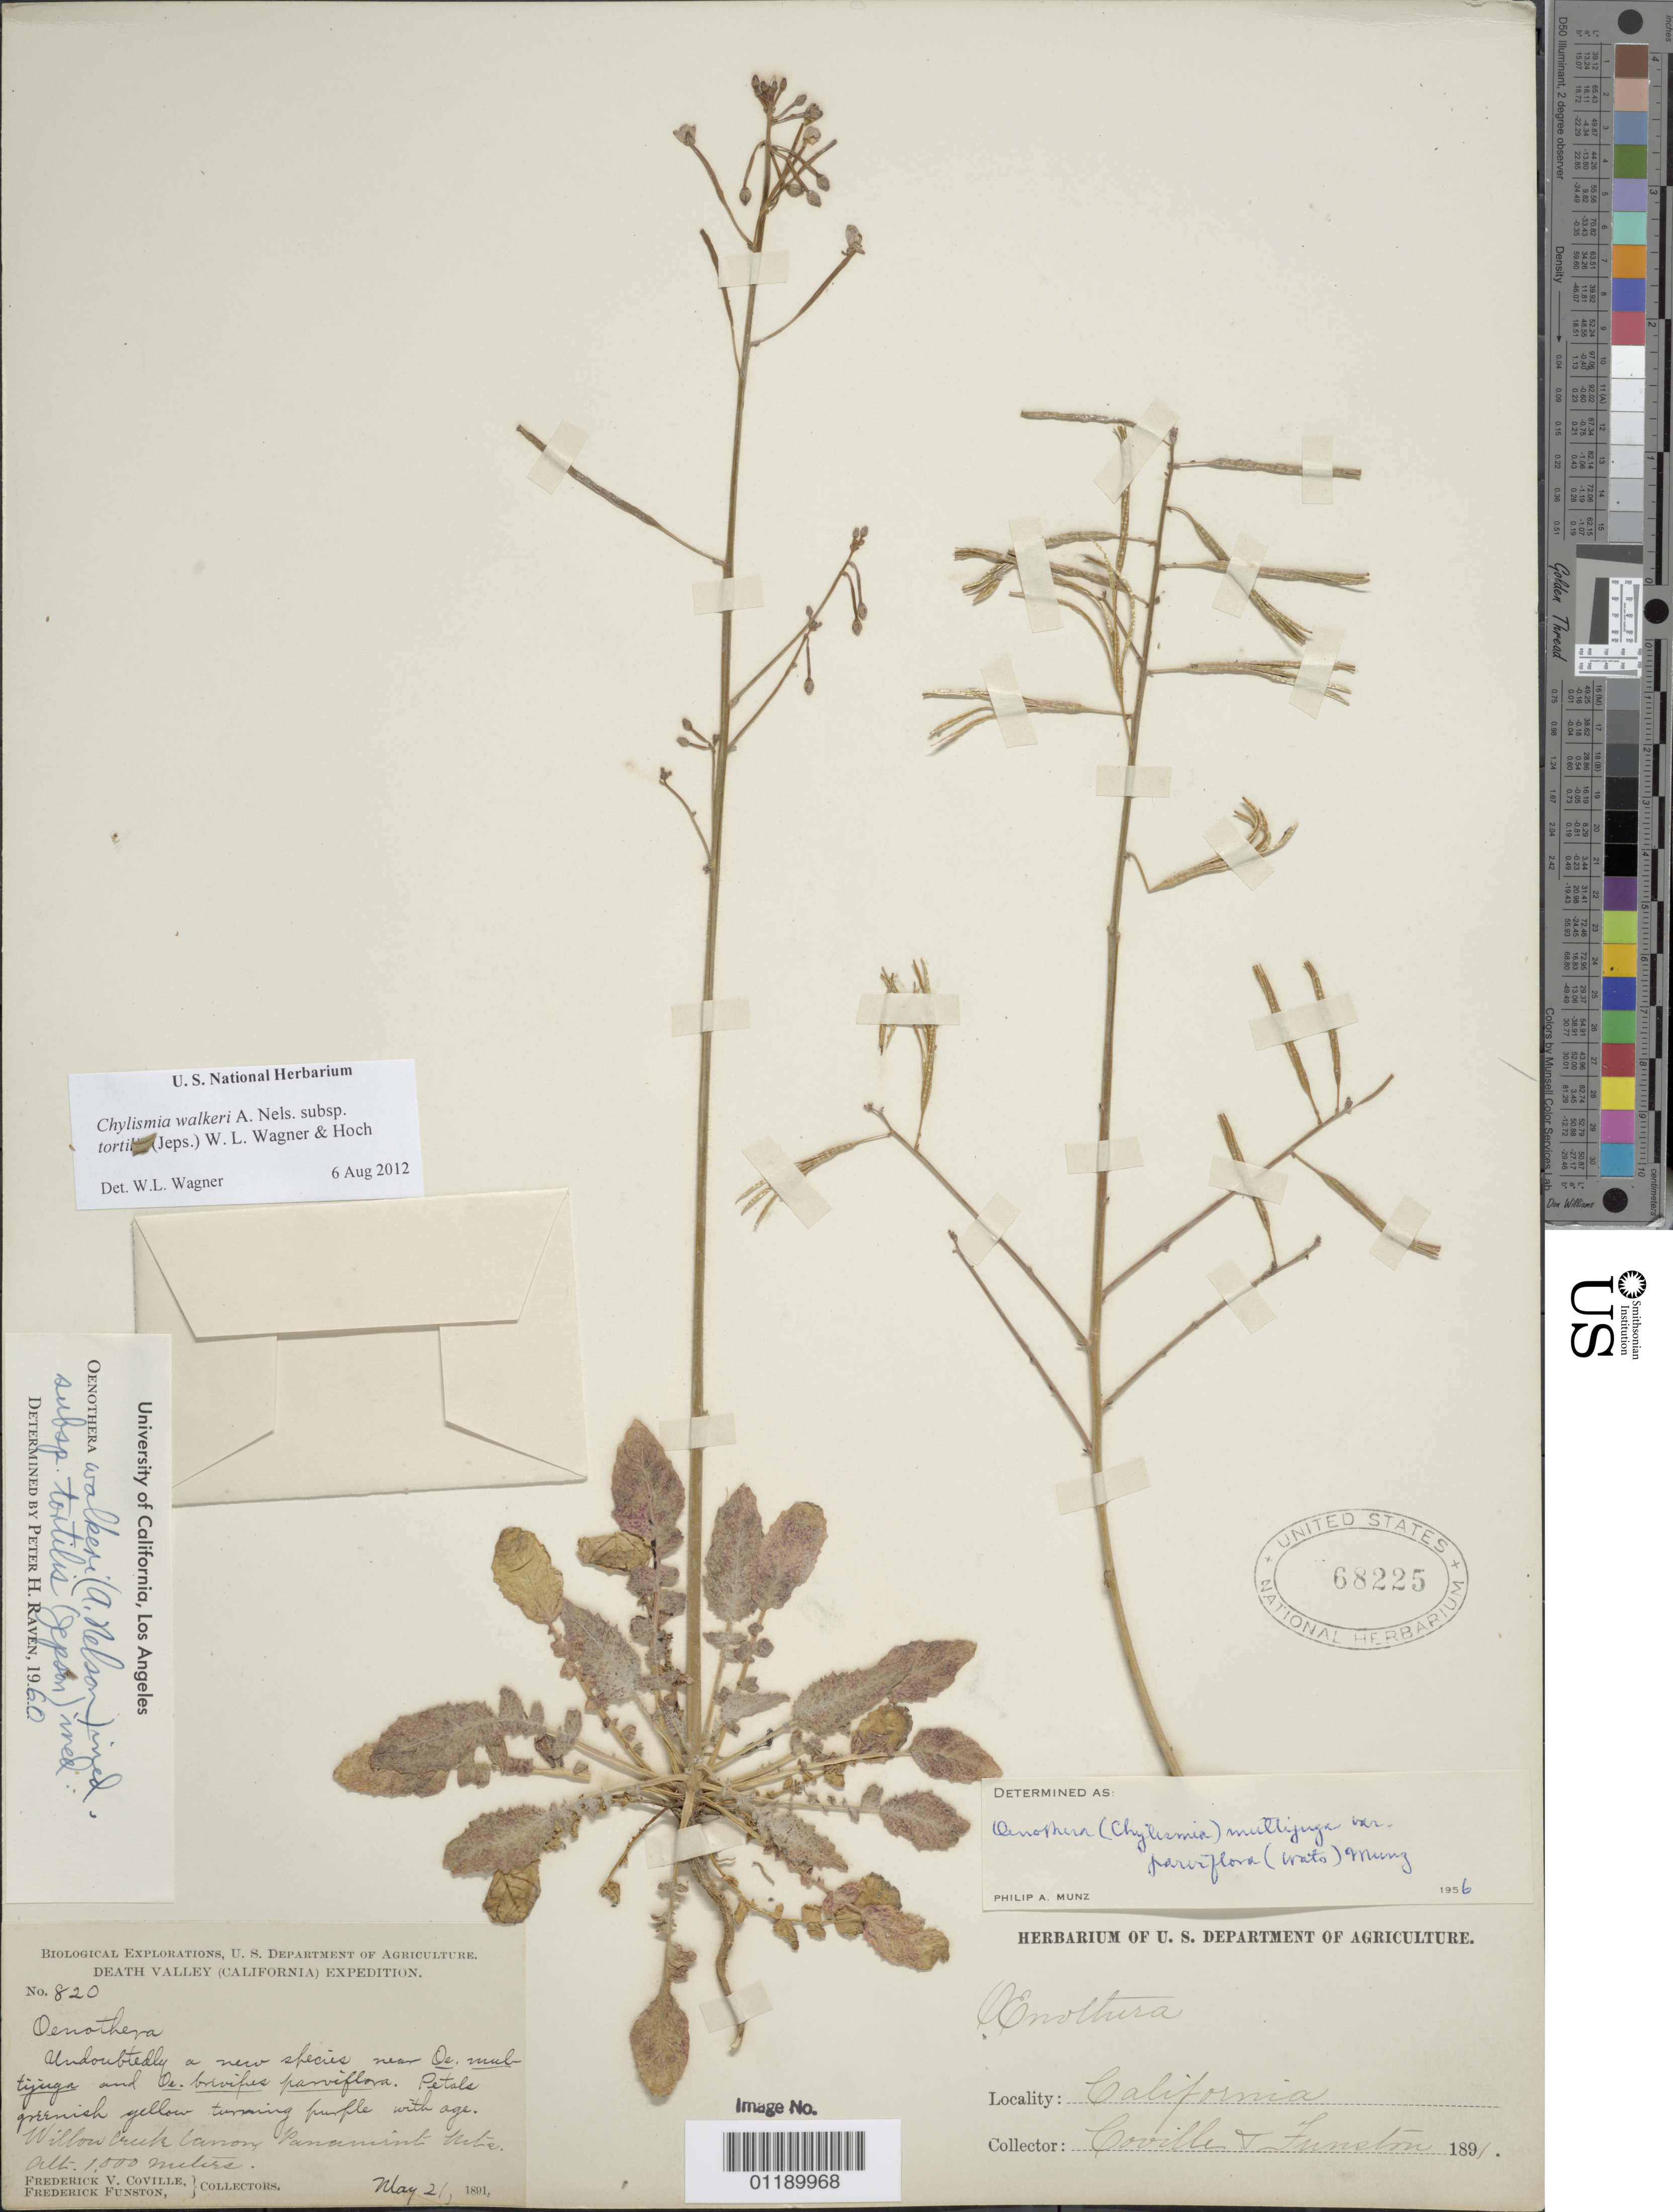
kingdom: Plantae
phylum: Tracheophyta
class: Magnoliopsida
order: Myrtales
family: Onagraceae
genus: Chylismia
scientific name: Chylismia walkeri subsp. tortilis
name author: (Jeps.) W.L. Wagner & Hoch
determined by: Wagner, W. L., (BOT), Smithsonian Institution - National Museum of Natural History (UNITED STATES)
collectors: F. V. Coville & F. Funston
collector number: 820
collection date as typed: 21 May 1891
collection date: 1891-05-21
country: United States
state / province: California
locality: Willow Creek Canyon, Panamint Mts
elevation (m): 1000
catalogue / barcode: US 68225